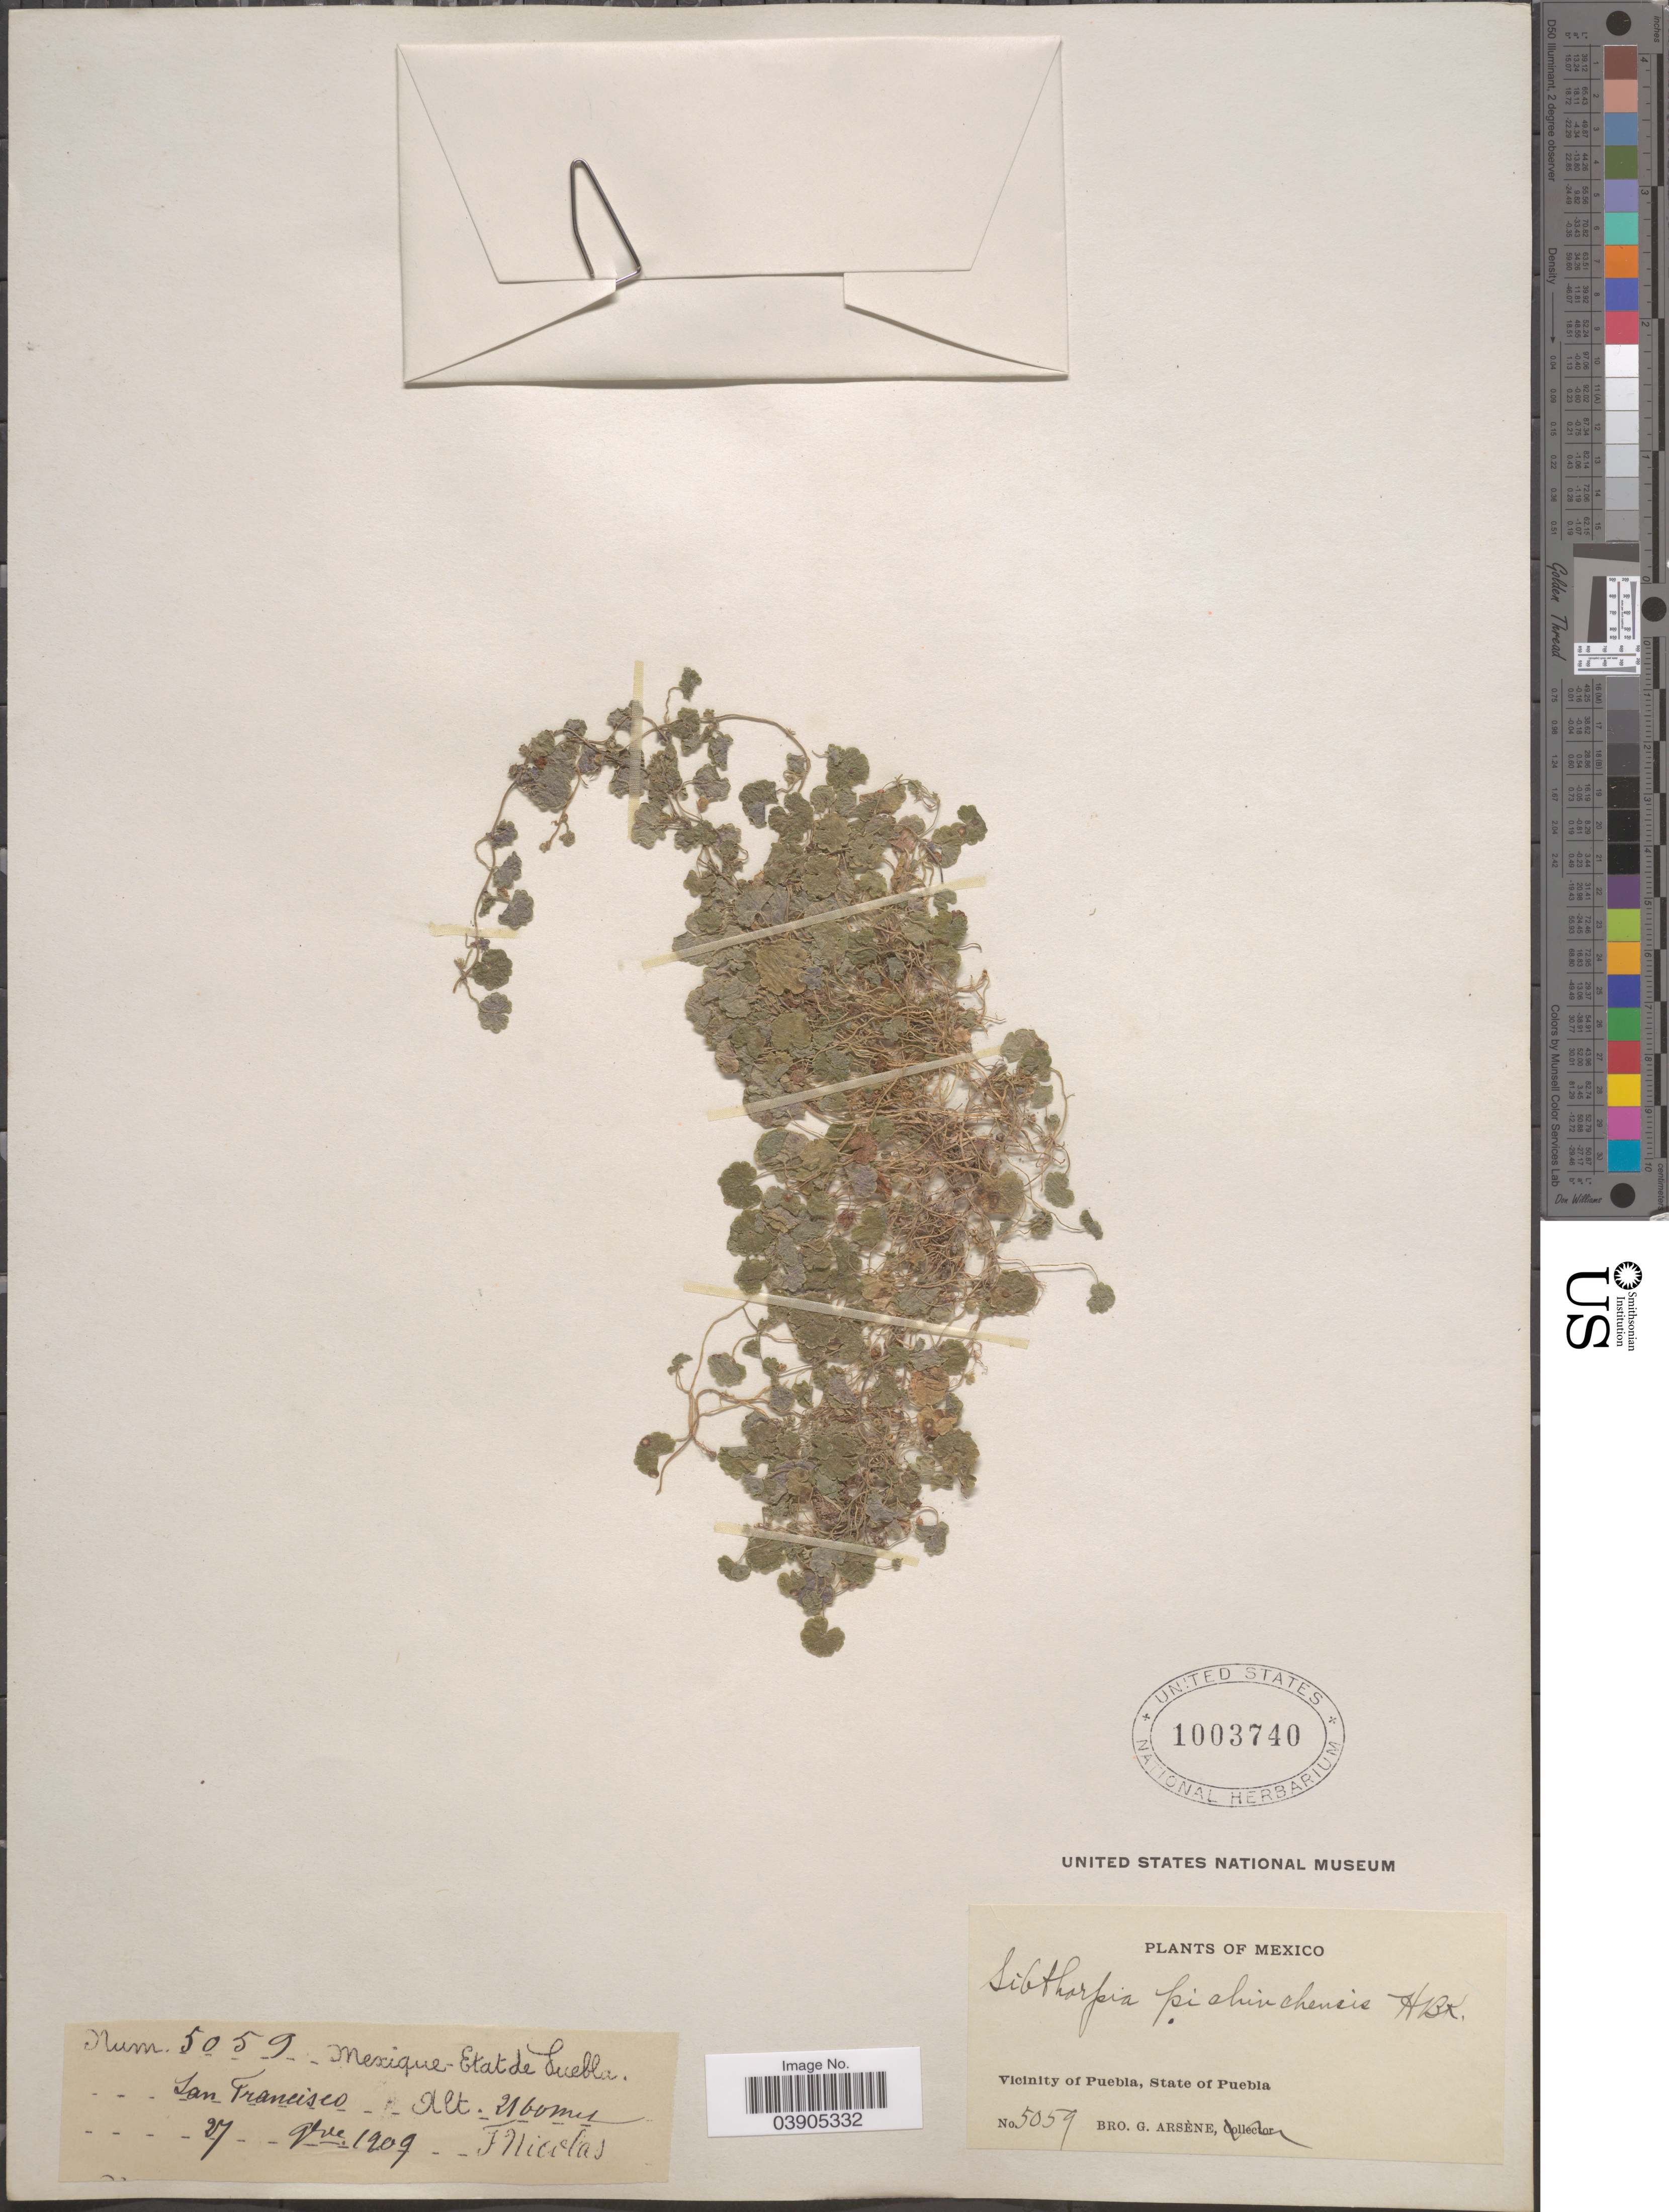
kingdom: Plantae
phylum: Tracheophyta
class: Magnoliopsida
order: Lamiales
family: Plantaginaceae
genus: Sibthorpia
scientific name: Sibthorpia repens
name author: (L.) Kuntze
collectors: Bro. G. Arsène & F. Nicolas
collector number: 5059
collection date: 1909-11-27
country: Mexico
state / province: Puebla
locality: San Francisco. Vicinity of Puebla.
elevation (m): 2160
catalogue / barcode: US 1003740